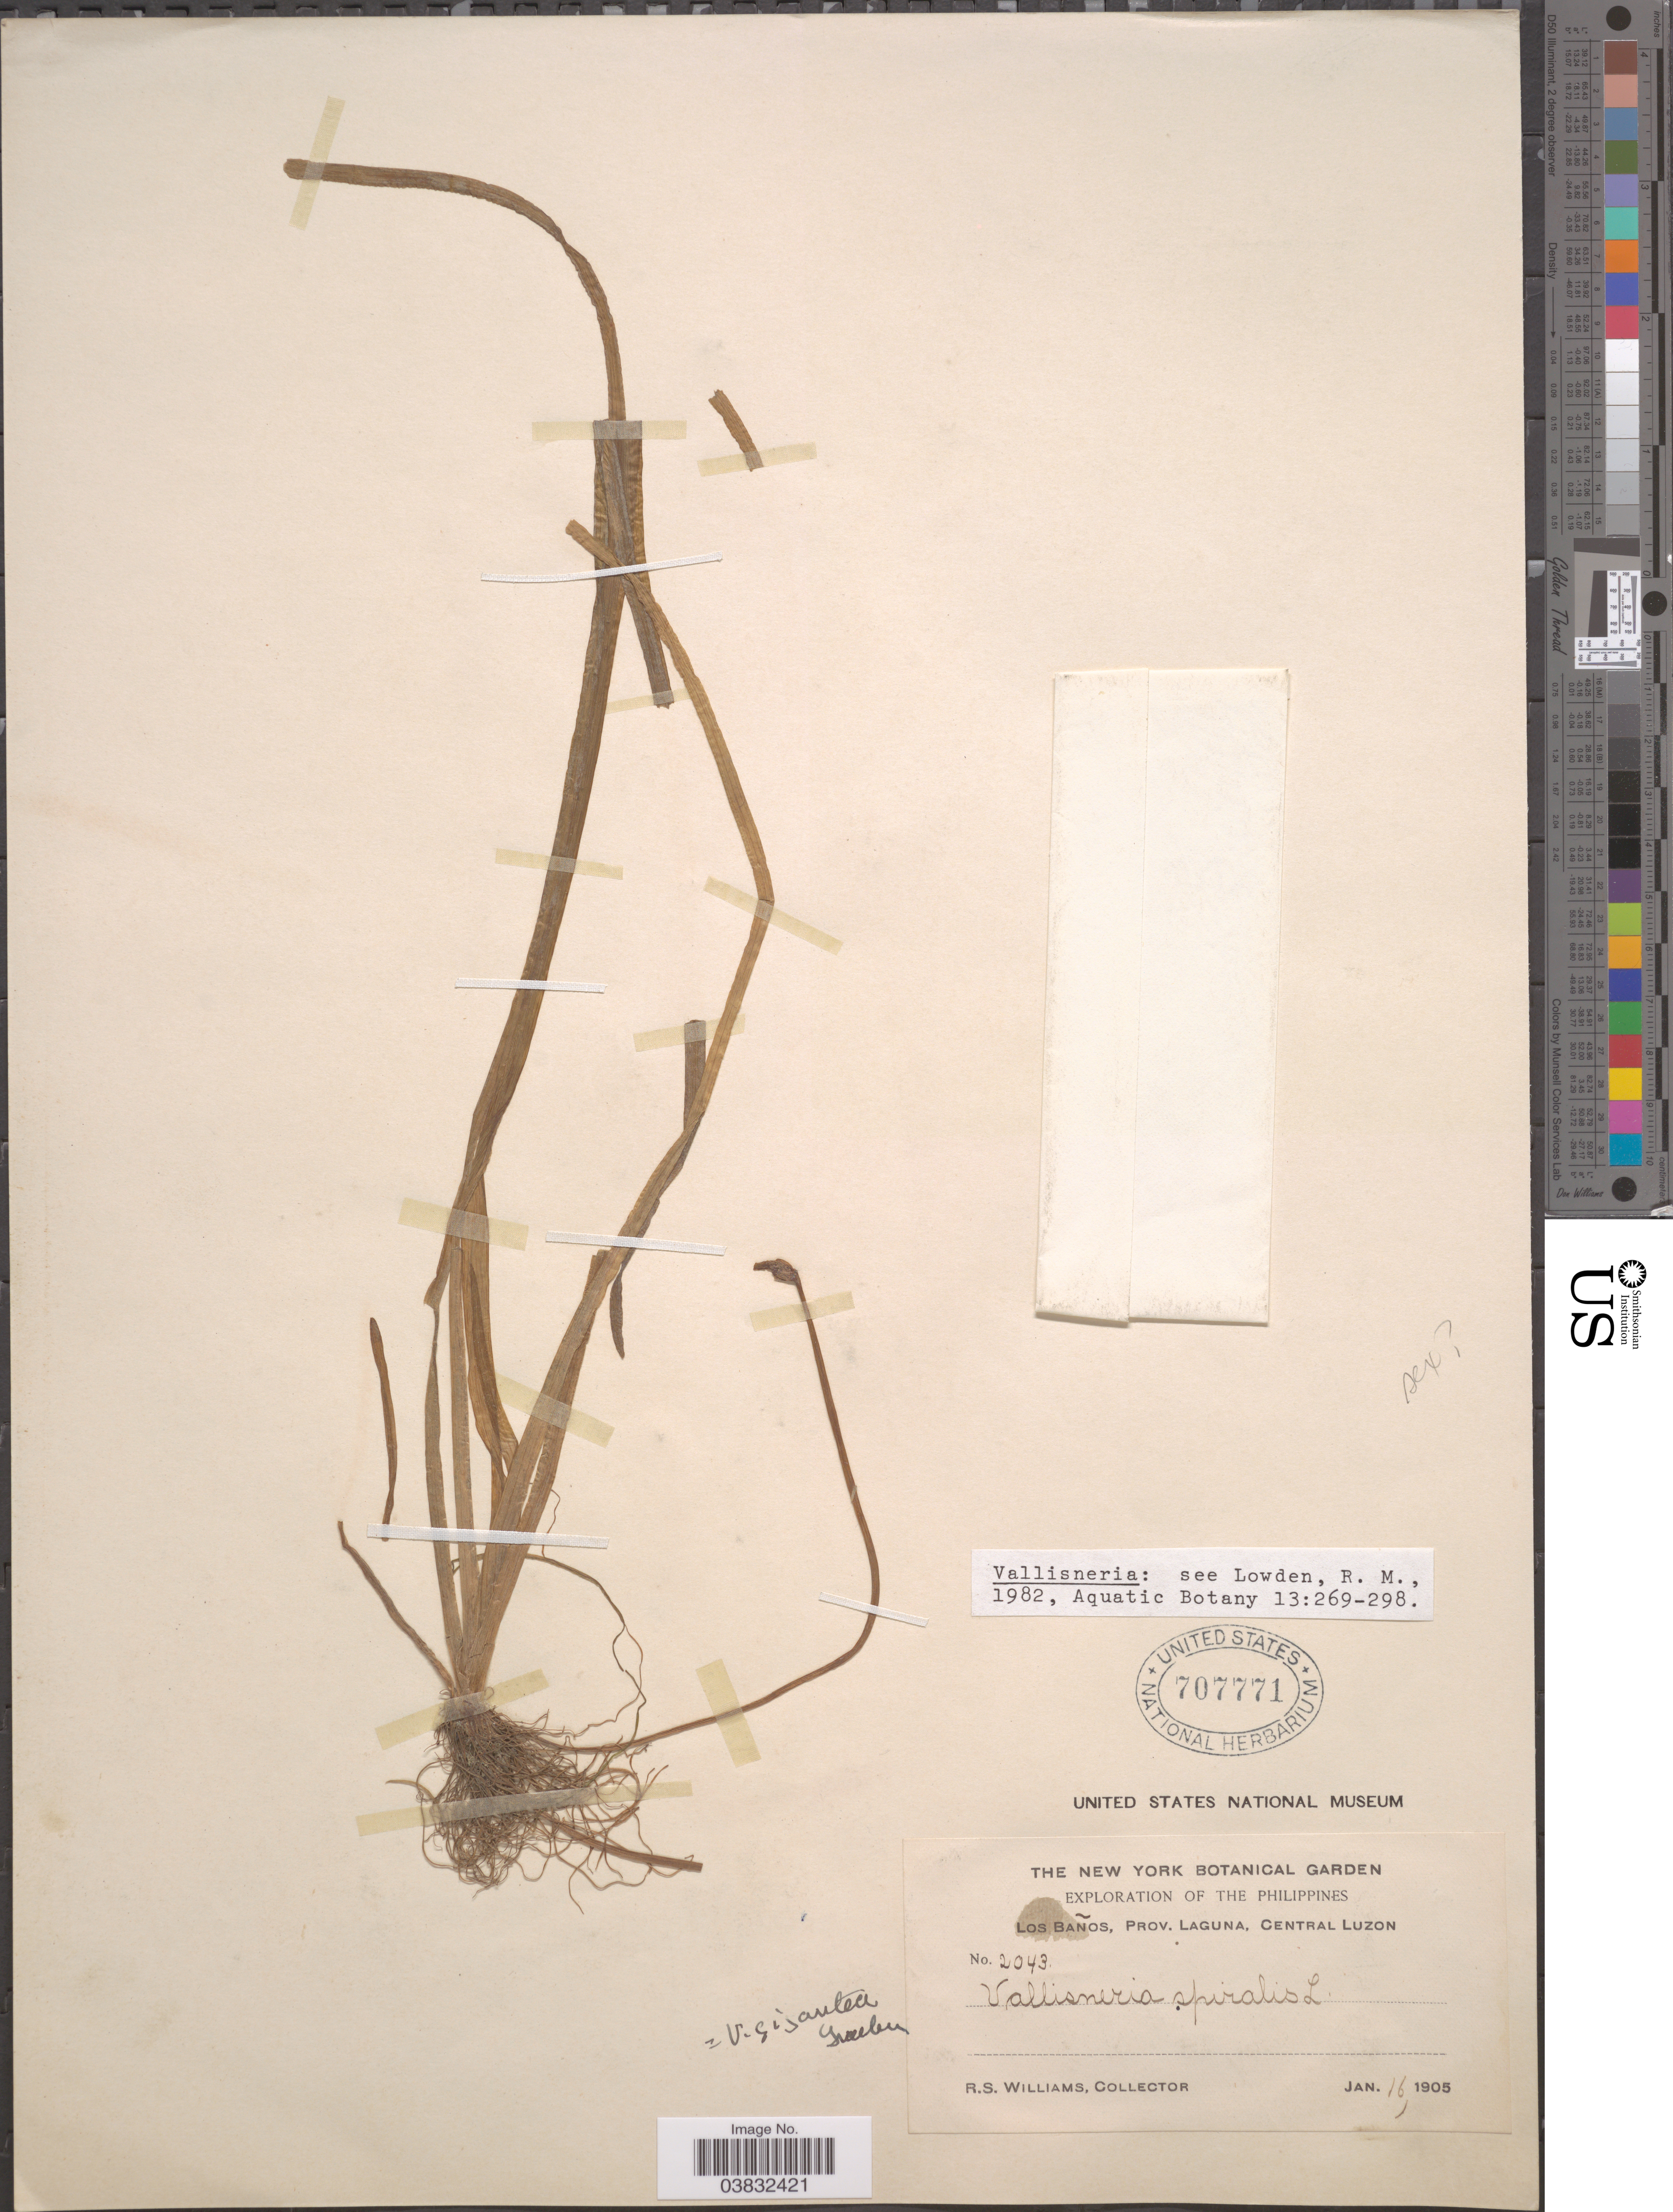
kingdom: Plantae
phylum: Tracheophyta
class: Liliopsida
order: Alismatales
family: Hydrocharitaceae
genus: Vallisneria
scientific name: Vallisneria sp.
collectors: R. S. Williams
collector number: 2043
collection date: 1905-01-16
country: Philippines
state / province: Central Luzon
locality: Los Baños, Prov. Laguna.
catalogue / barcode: US 707771